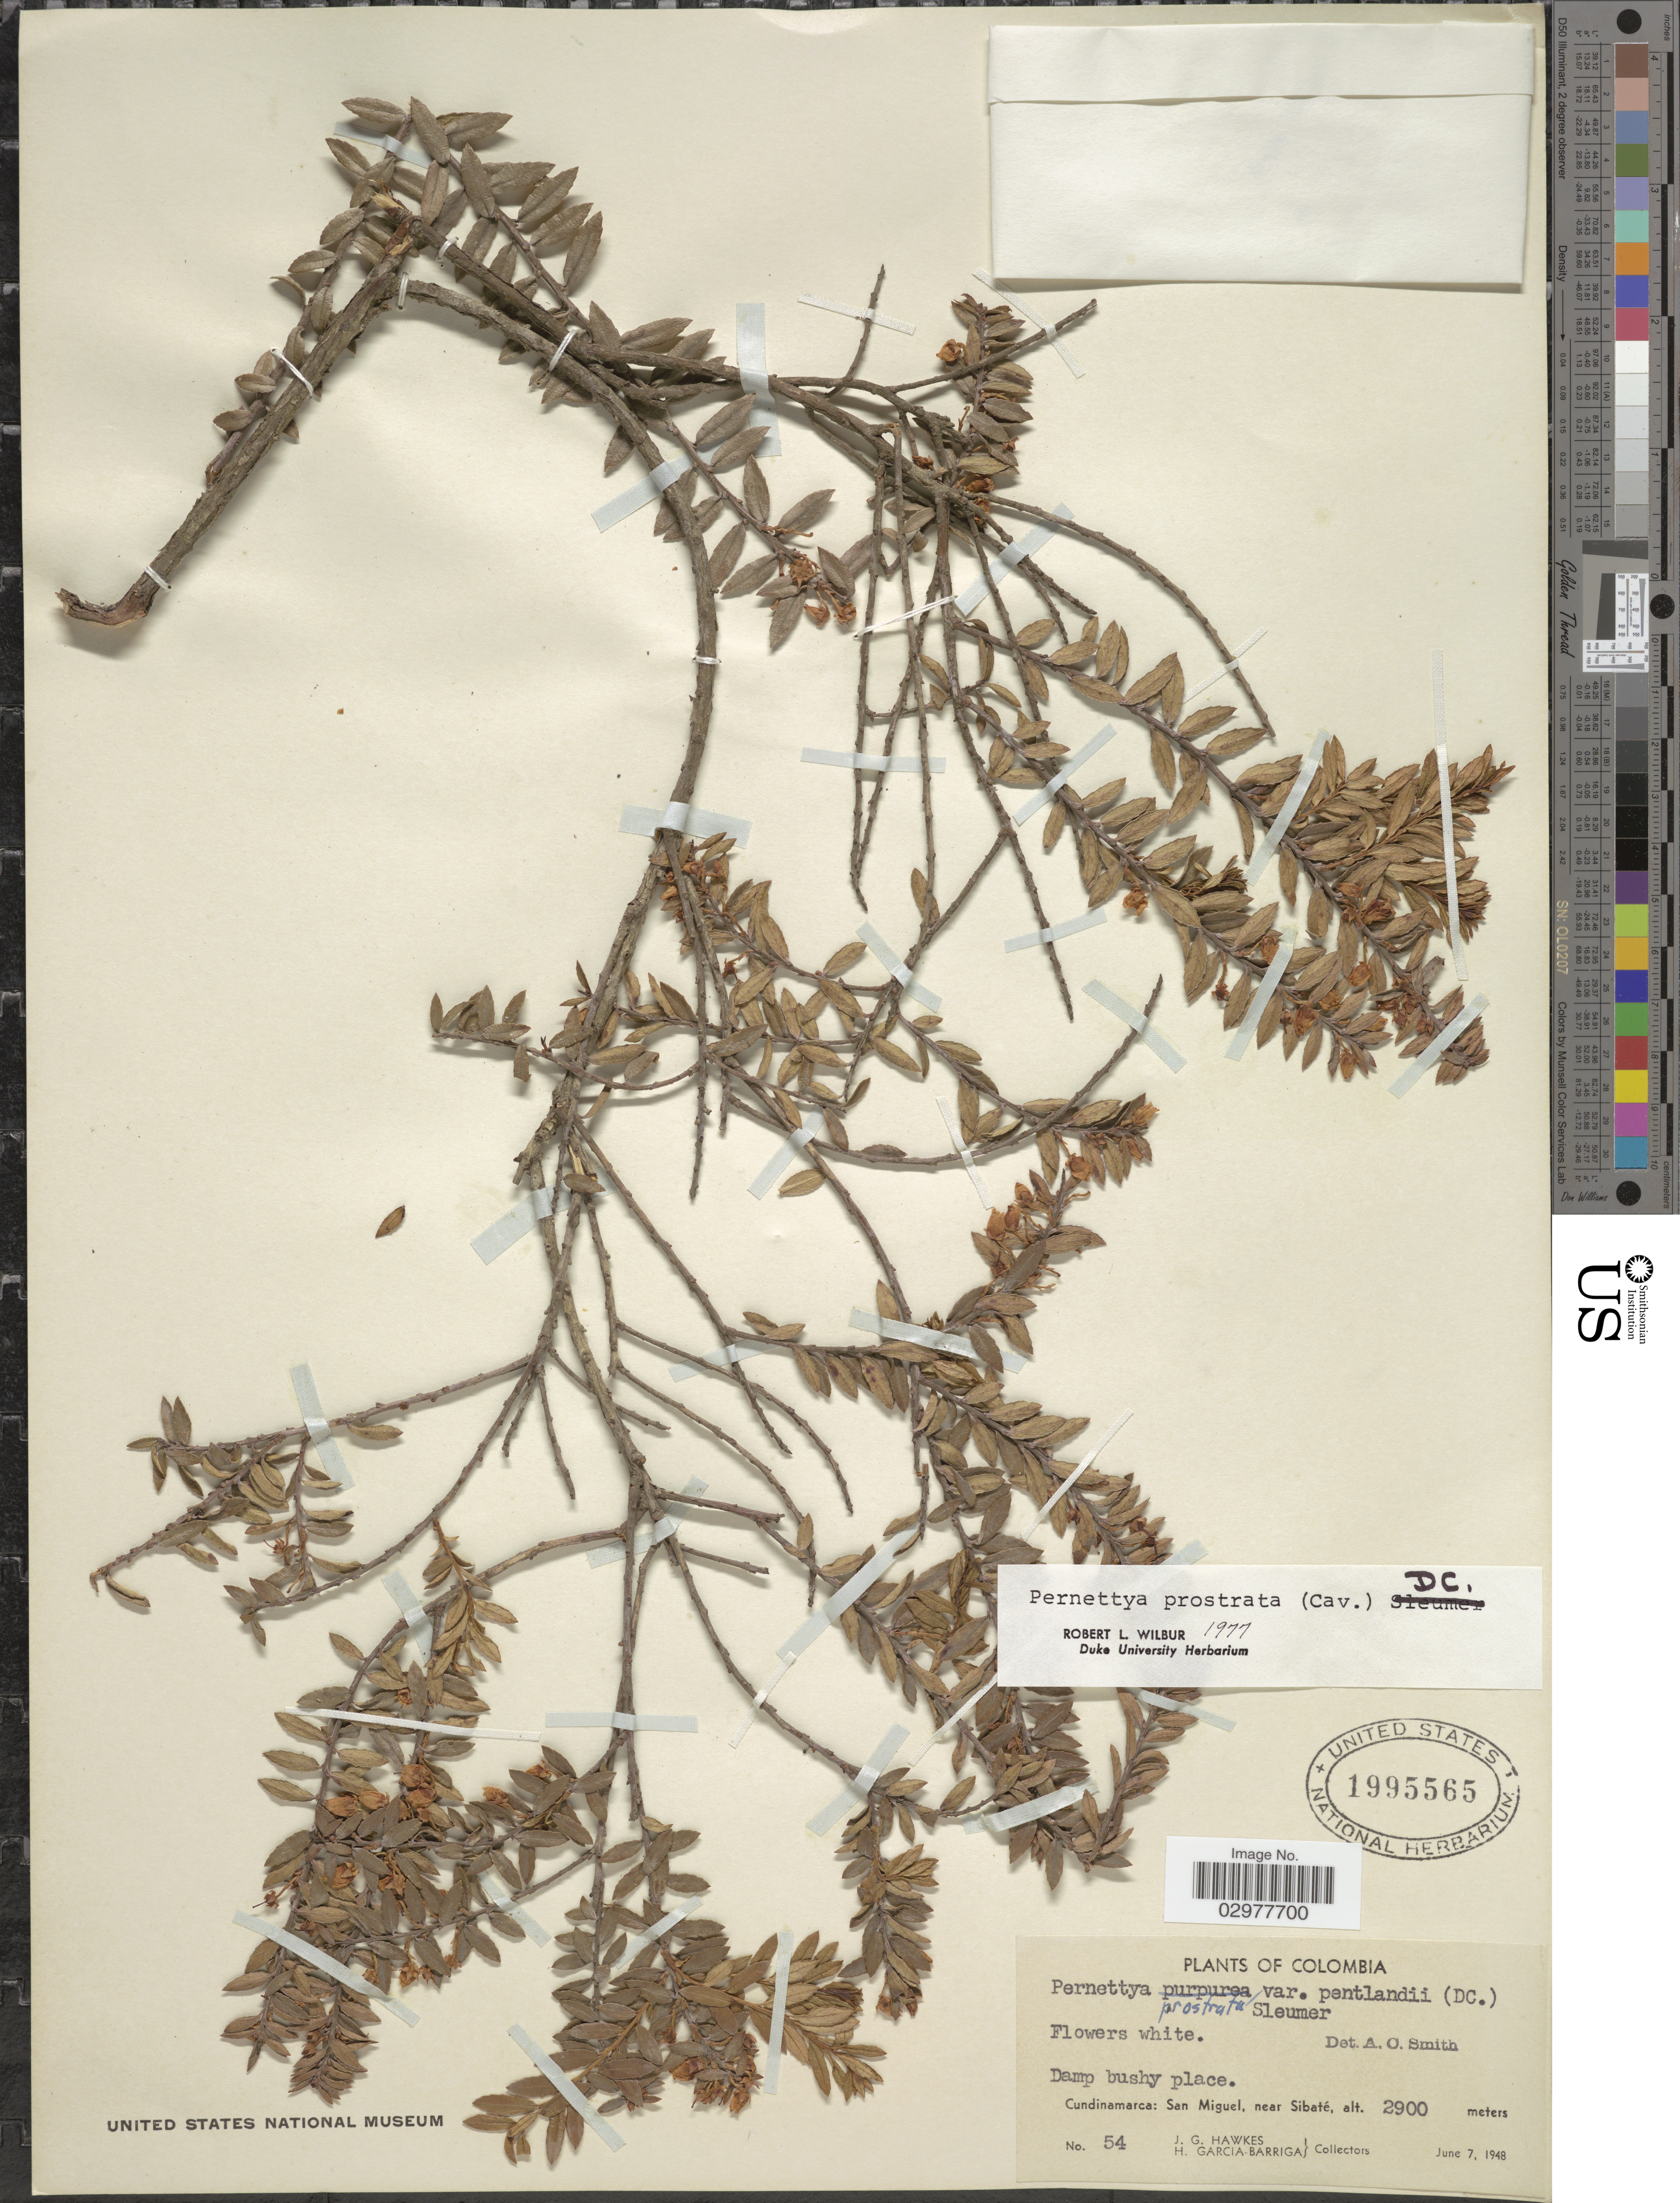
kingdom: Plantae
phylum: Tracheophyta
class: Magnoliopsida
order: Ericales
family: Ericaceae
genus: Pernettya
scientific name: Pernettya prostrata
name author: (Cav.) DC.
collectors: J. Hawkes & H. García Barriga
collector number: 54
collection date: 1948-06-07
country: Colombia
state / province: Cundinamarca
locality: San Miguel, near Sibaté.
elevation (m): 2900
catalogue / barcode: US 1995565